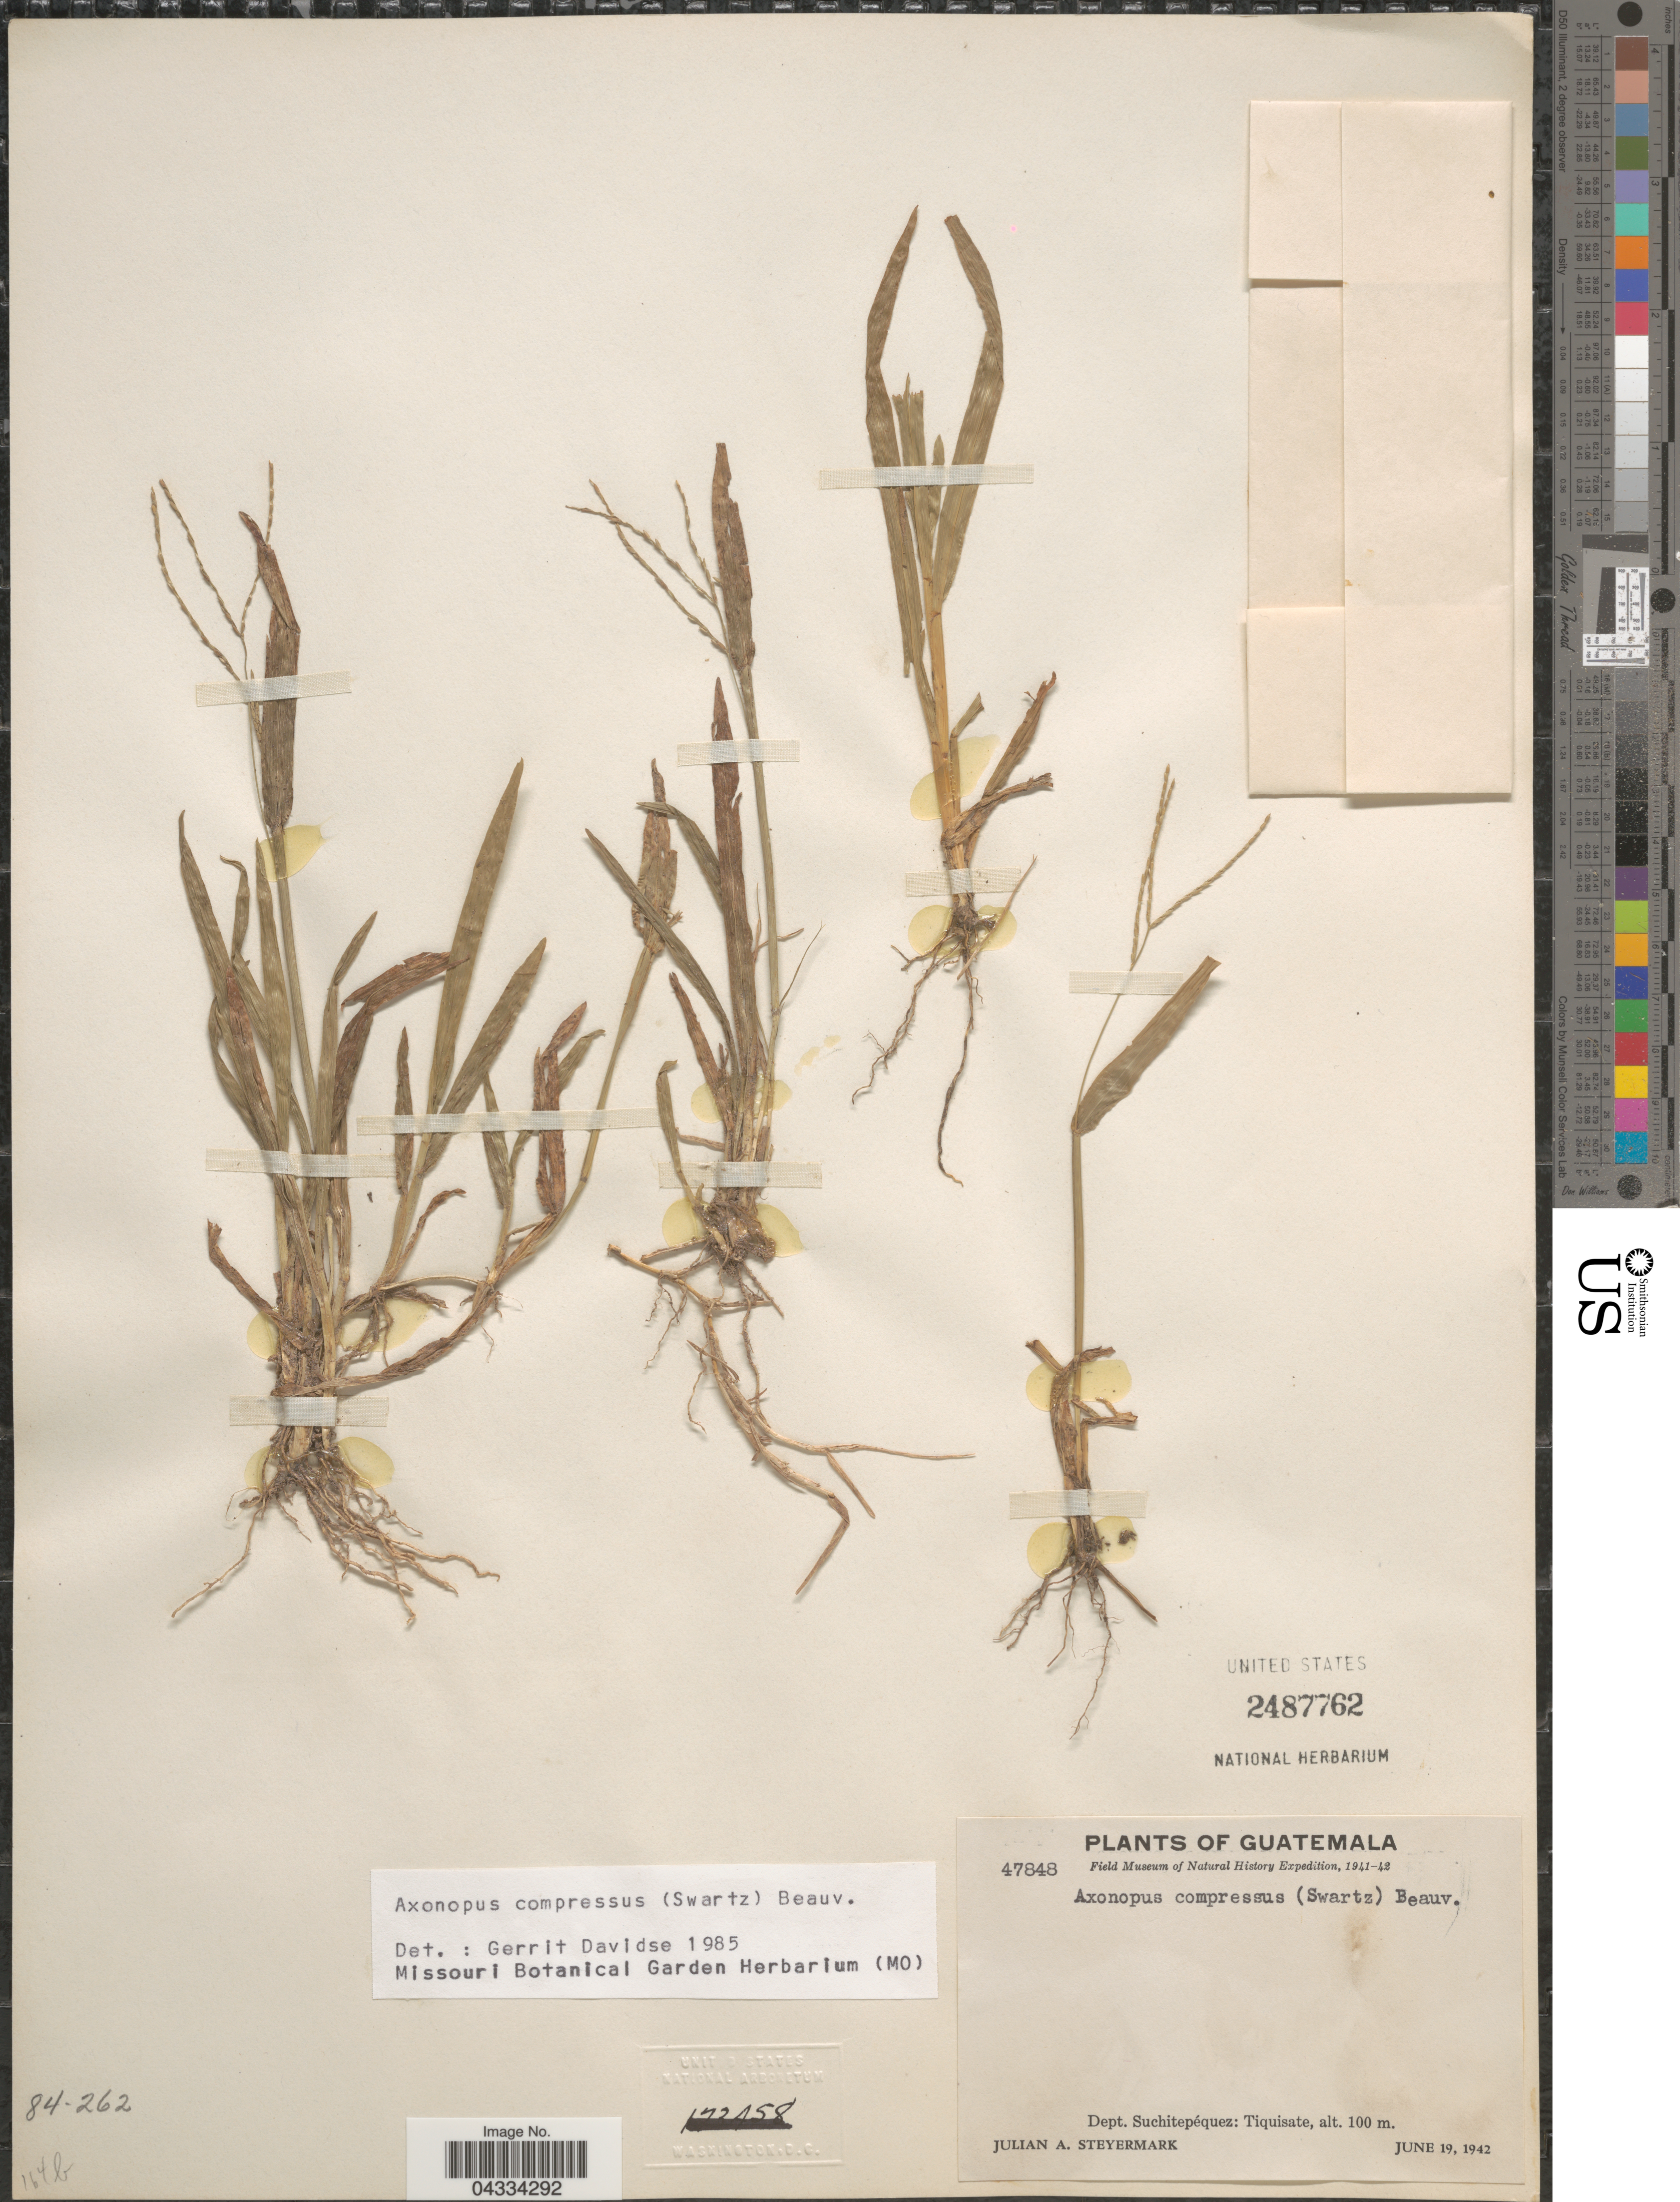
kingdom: Plantae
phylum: Tracheophyta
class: Liliopsida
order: Poales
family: Poaceae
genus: Axonopus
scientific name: Axonopus compressus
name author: (Sw.) P. Beauv.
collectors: J. Steyermark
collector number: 47848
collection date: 1942-06-19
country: Guatemala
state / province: Suchitepequez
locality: Field Museum of Natural History Expedition, 1941-42. Dept. Suchitepéquez: Tiquisate.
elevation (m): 100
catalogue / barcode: US 2487762